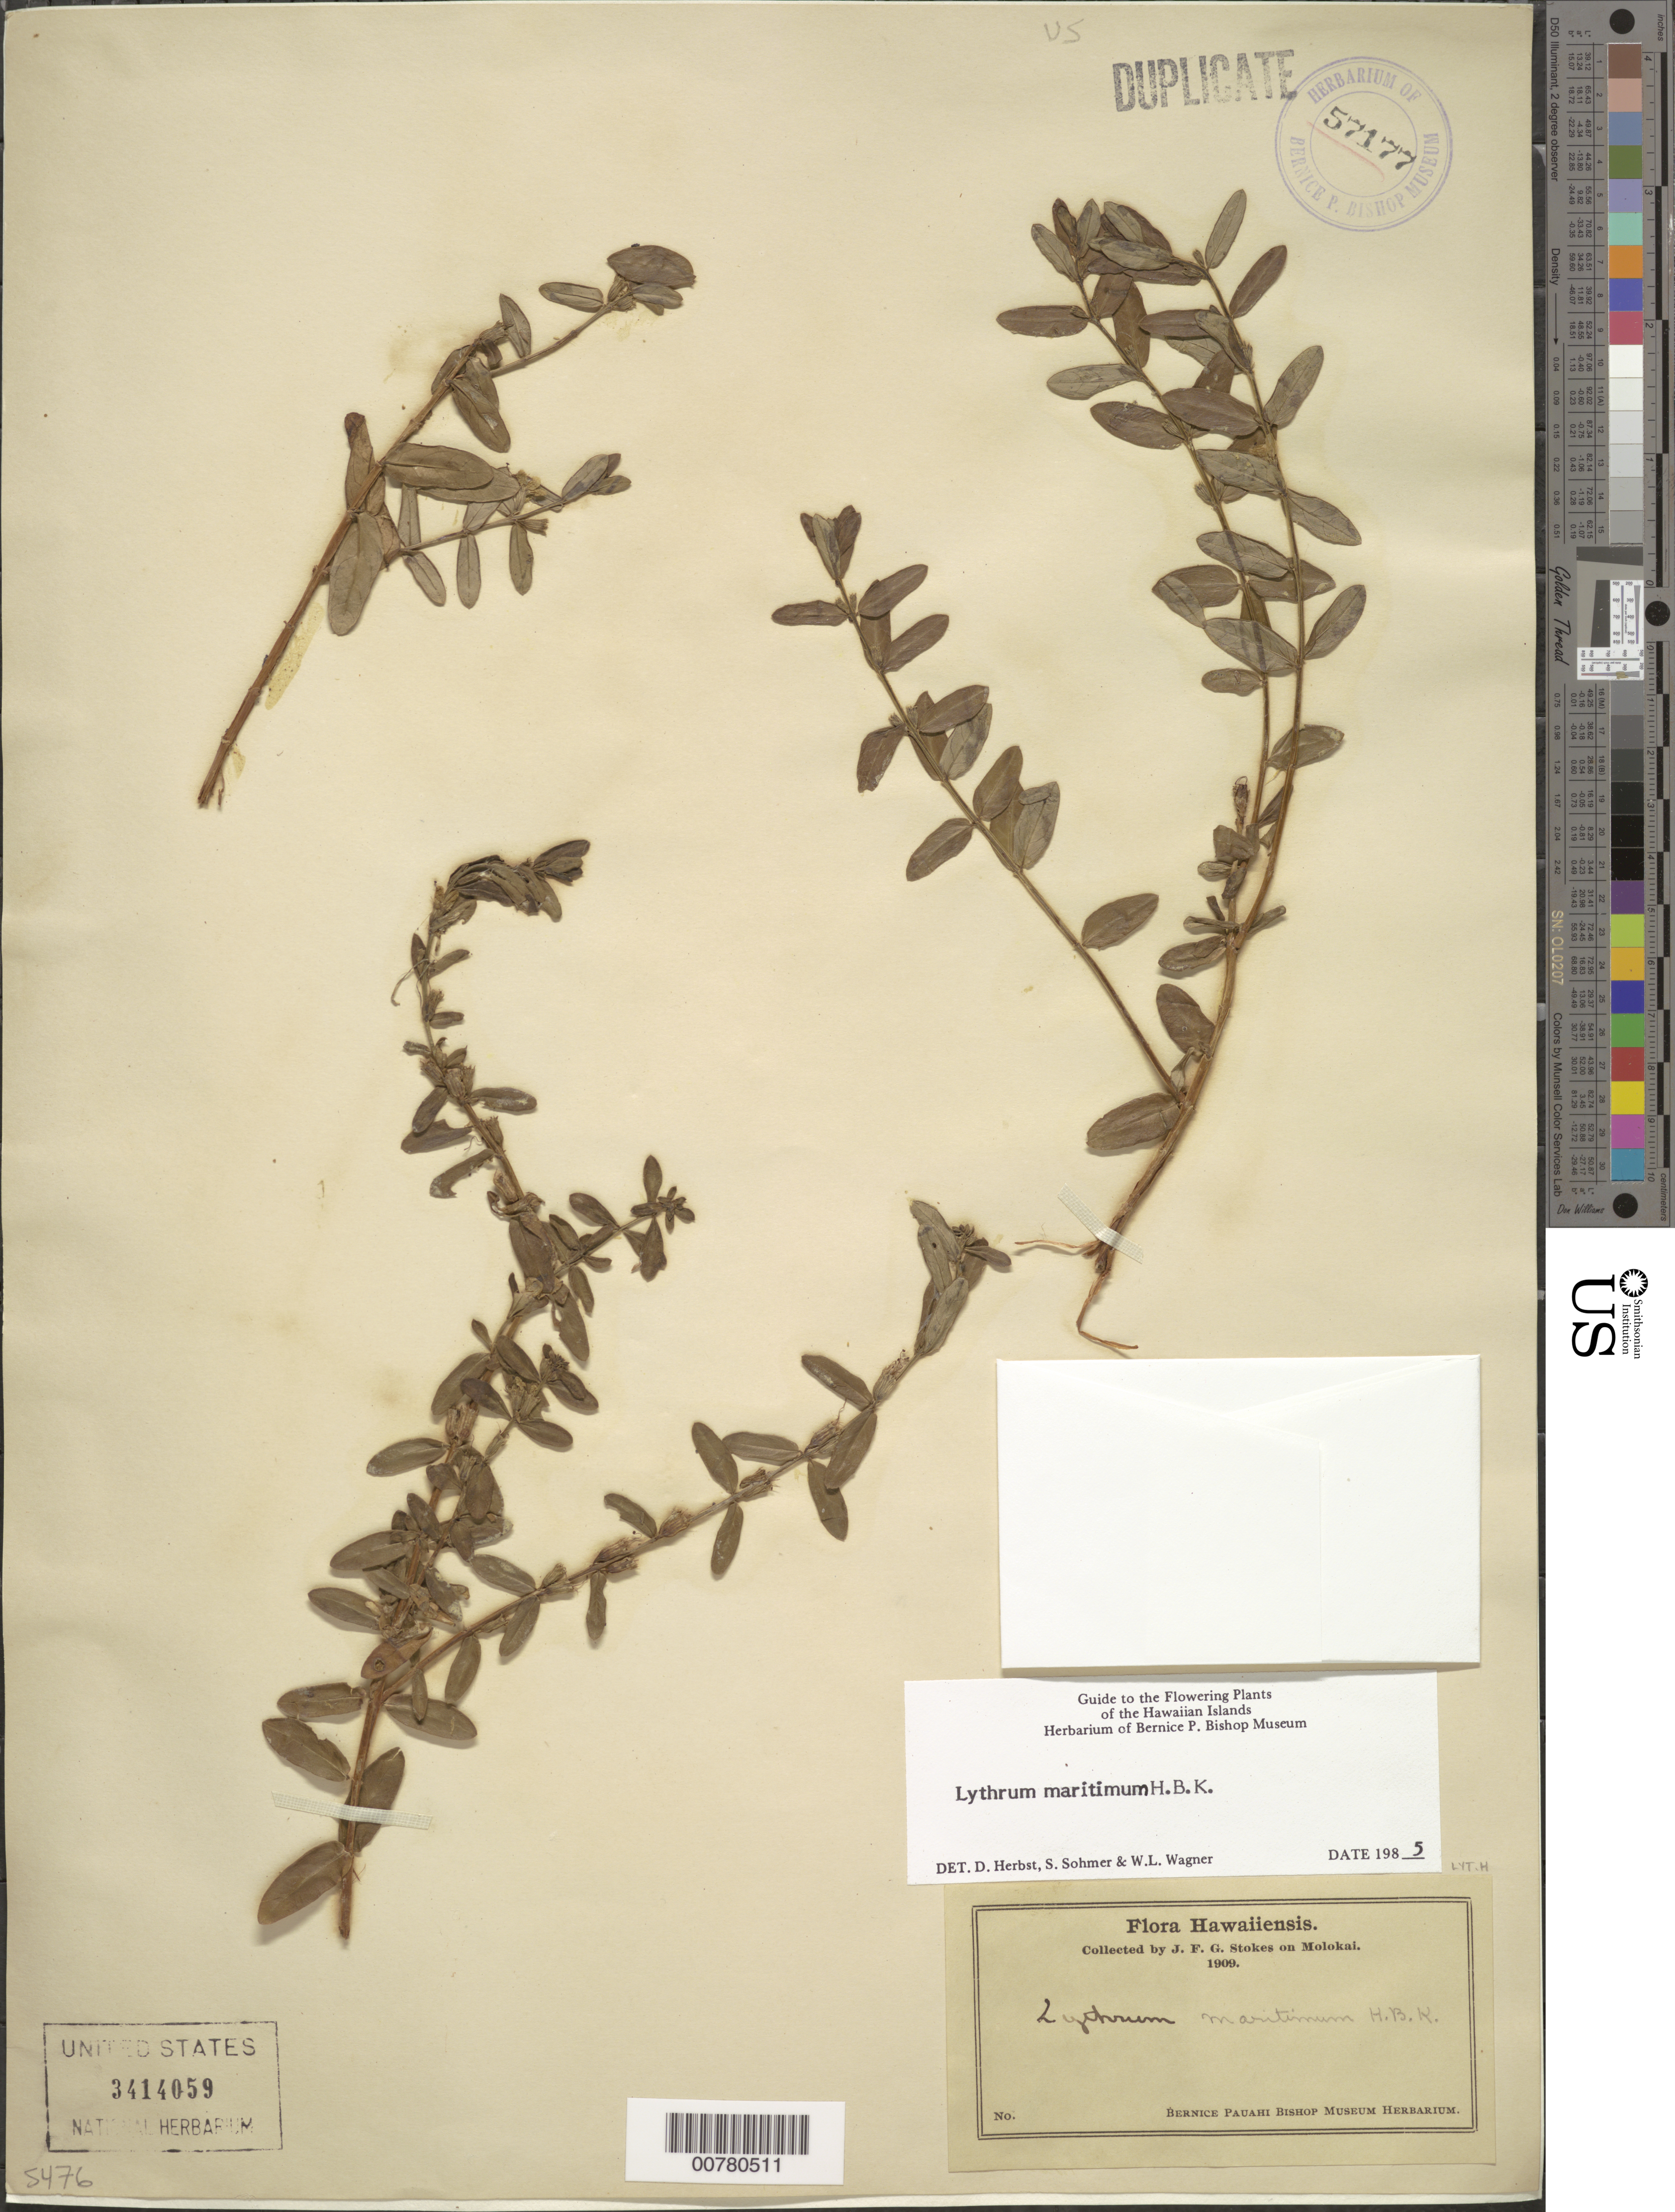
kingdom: Plantae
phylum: Tracheophyta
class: Magnoliopsida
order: Myrtales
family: Lythraceae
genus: Lythrum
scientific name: Lythrum maritimum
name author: Kunth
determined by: Wagner, W. L.; Herbst, D. R.; Sohmer, S. H.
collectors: J. F. G. Stokes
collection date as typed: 1909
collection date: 1909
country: United States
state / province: Hawaii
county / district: Maui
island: Moloka'i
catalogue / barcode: US 3414059